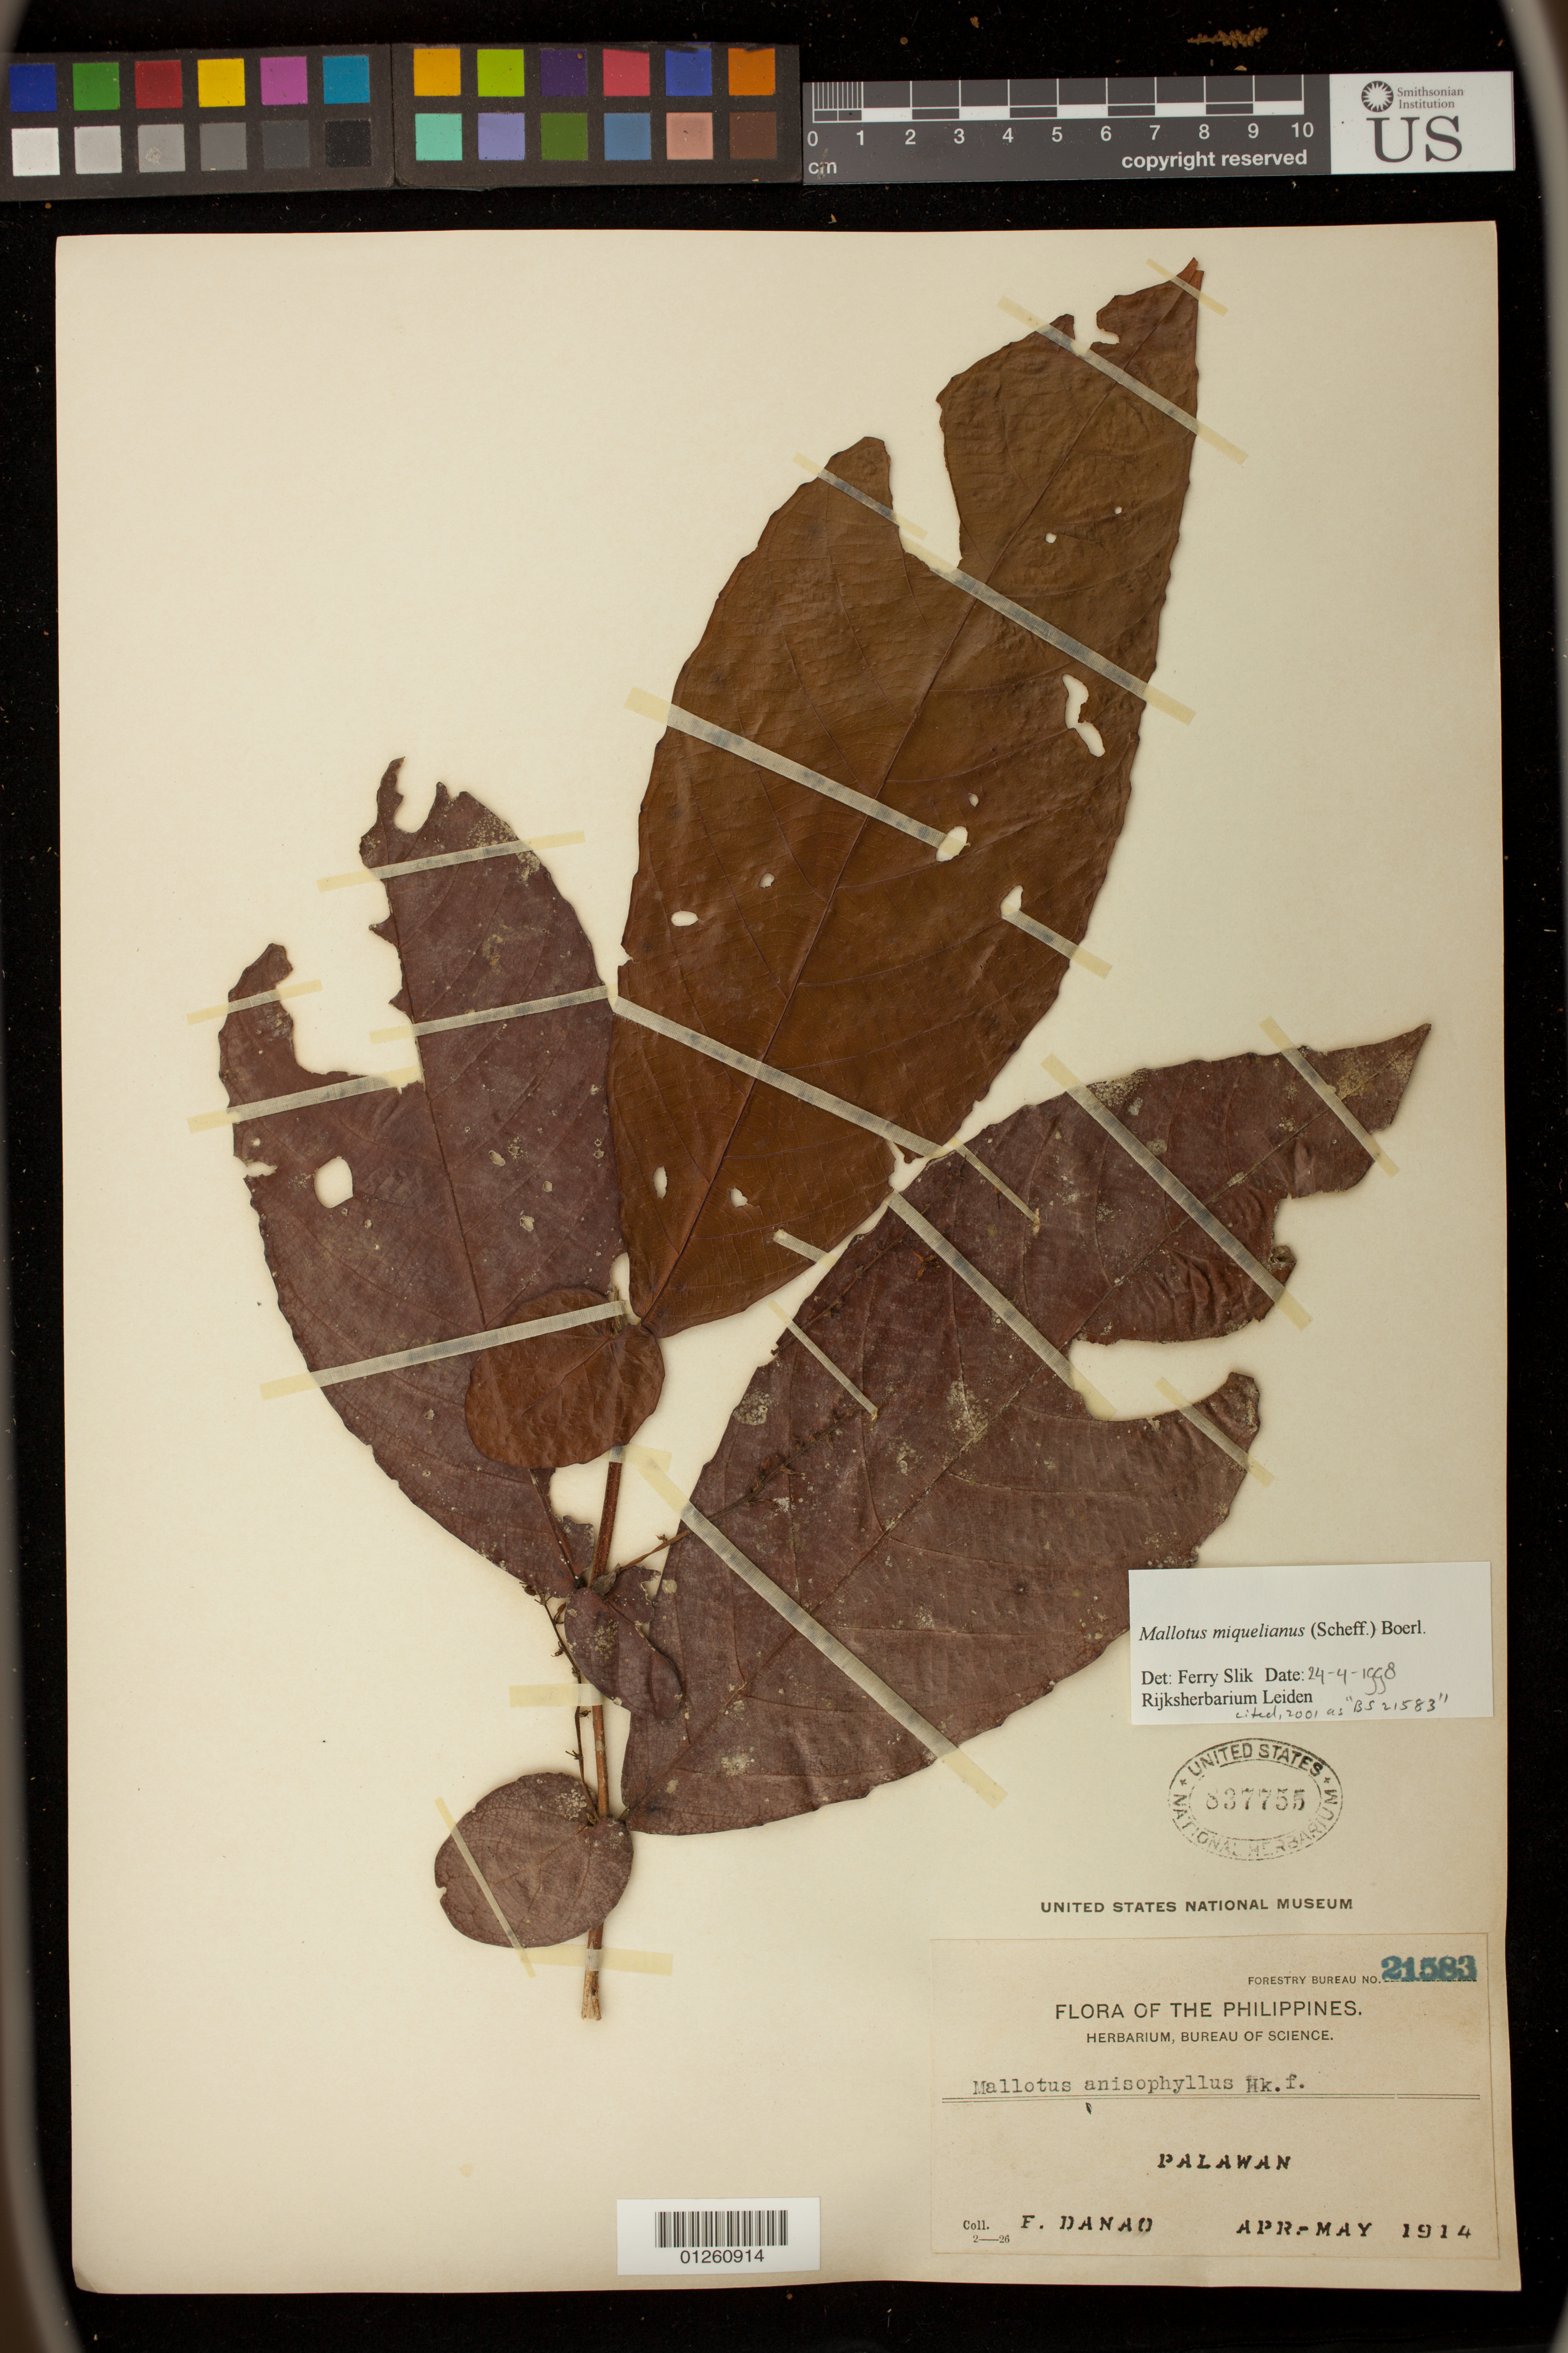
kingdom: Plantae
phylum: Tracheophyta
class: Magnoliopsida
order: Malpighiales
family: Euphorbiaceae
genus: Mallotus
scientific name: Mallotus miquelianus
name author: (Scheff.) Boerl.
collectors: F. Danao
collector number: For. Bur. 21583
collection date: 1914-03/1914-05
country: Philippines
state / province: Mimaropa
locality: Palawan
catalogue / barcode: US 837755